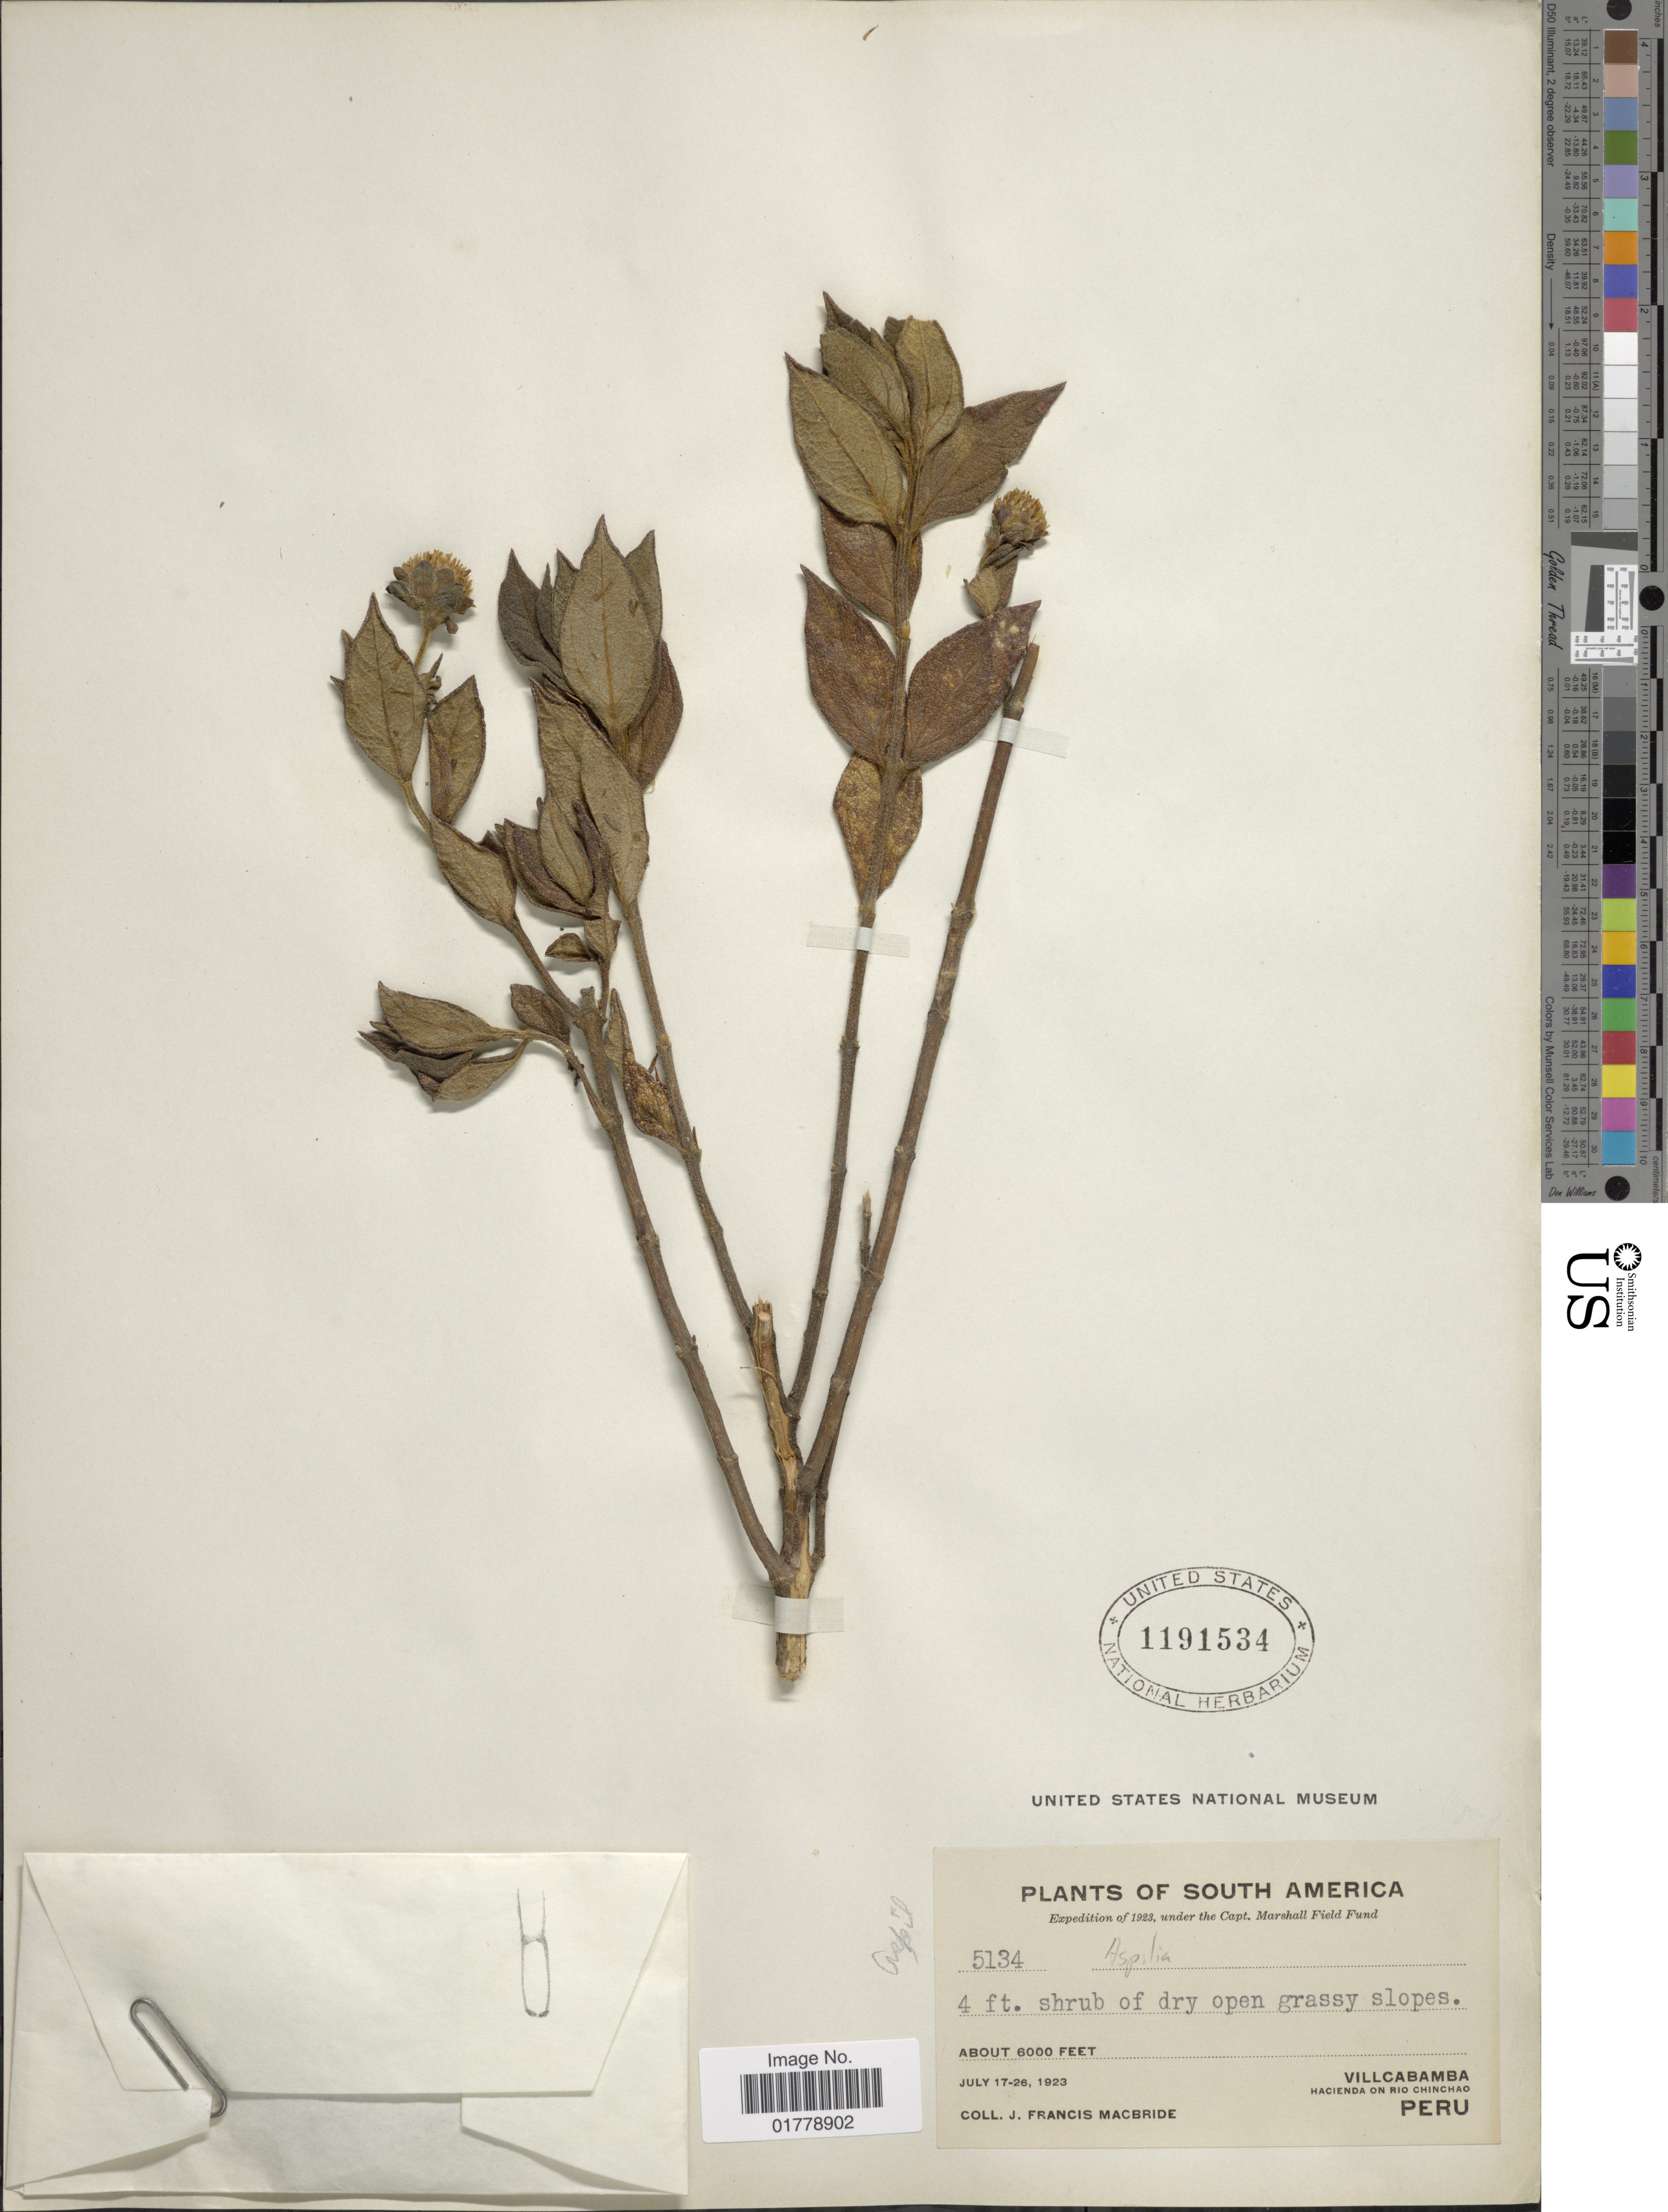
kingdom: Plantae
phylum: Tracheophyta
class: Magnoliopsida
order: Asterales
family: Asteraceae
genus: Oyedaea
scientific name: Oyedaea sp.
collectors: J. F. Macbride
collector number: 5134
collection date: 1923-07-17/1923-07-26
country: Peru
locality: Villcabamba. Hacienda on Rio Chinchao. Peru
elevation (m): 1829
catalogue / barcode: US 1191534